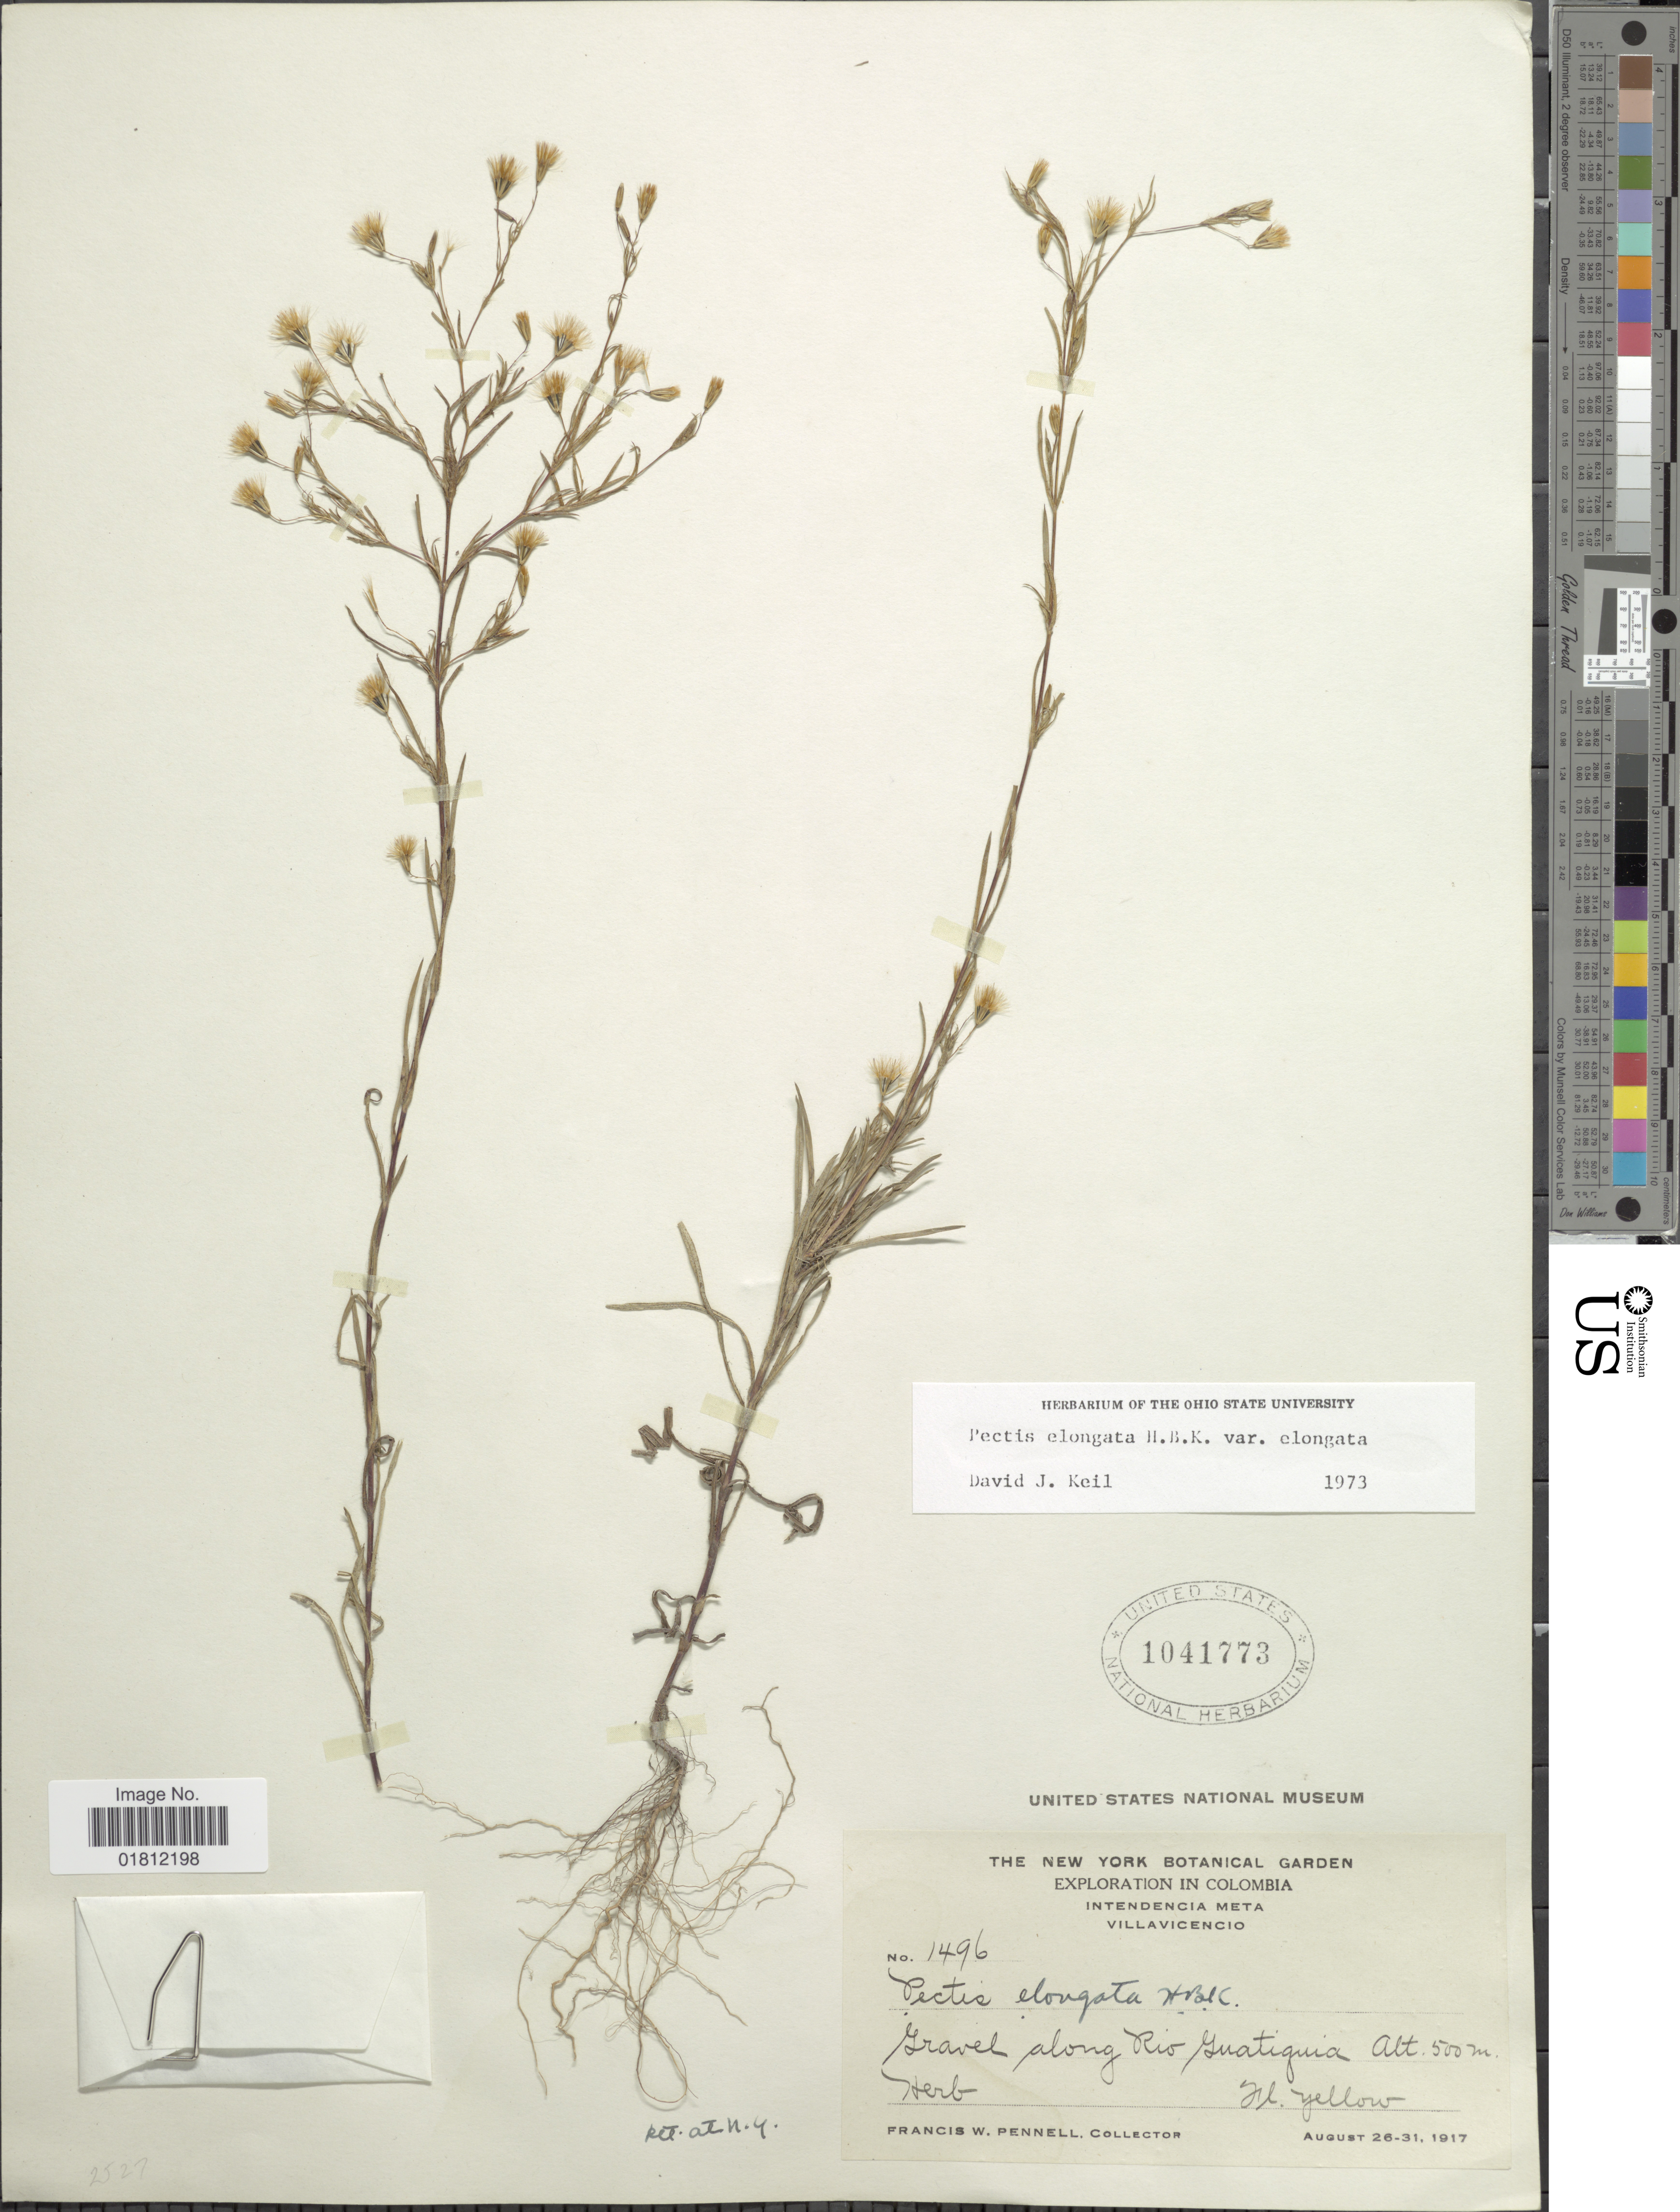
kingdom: Plantae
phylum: Tracheophyta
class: Magnoliopsida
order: Asterales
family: Asteraceae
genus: Pectis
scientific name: Pectis elongata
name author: Kunth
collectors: F. W. Pennell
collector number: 1496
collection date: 1917-08-26/1917-08-31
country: Colombia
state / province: Meta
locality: Intendencia Meta. Villavicencio. Gravel along Rio Guatiguia.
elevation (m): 500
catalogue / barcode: US 1041773